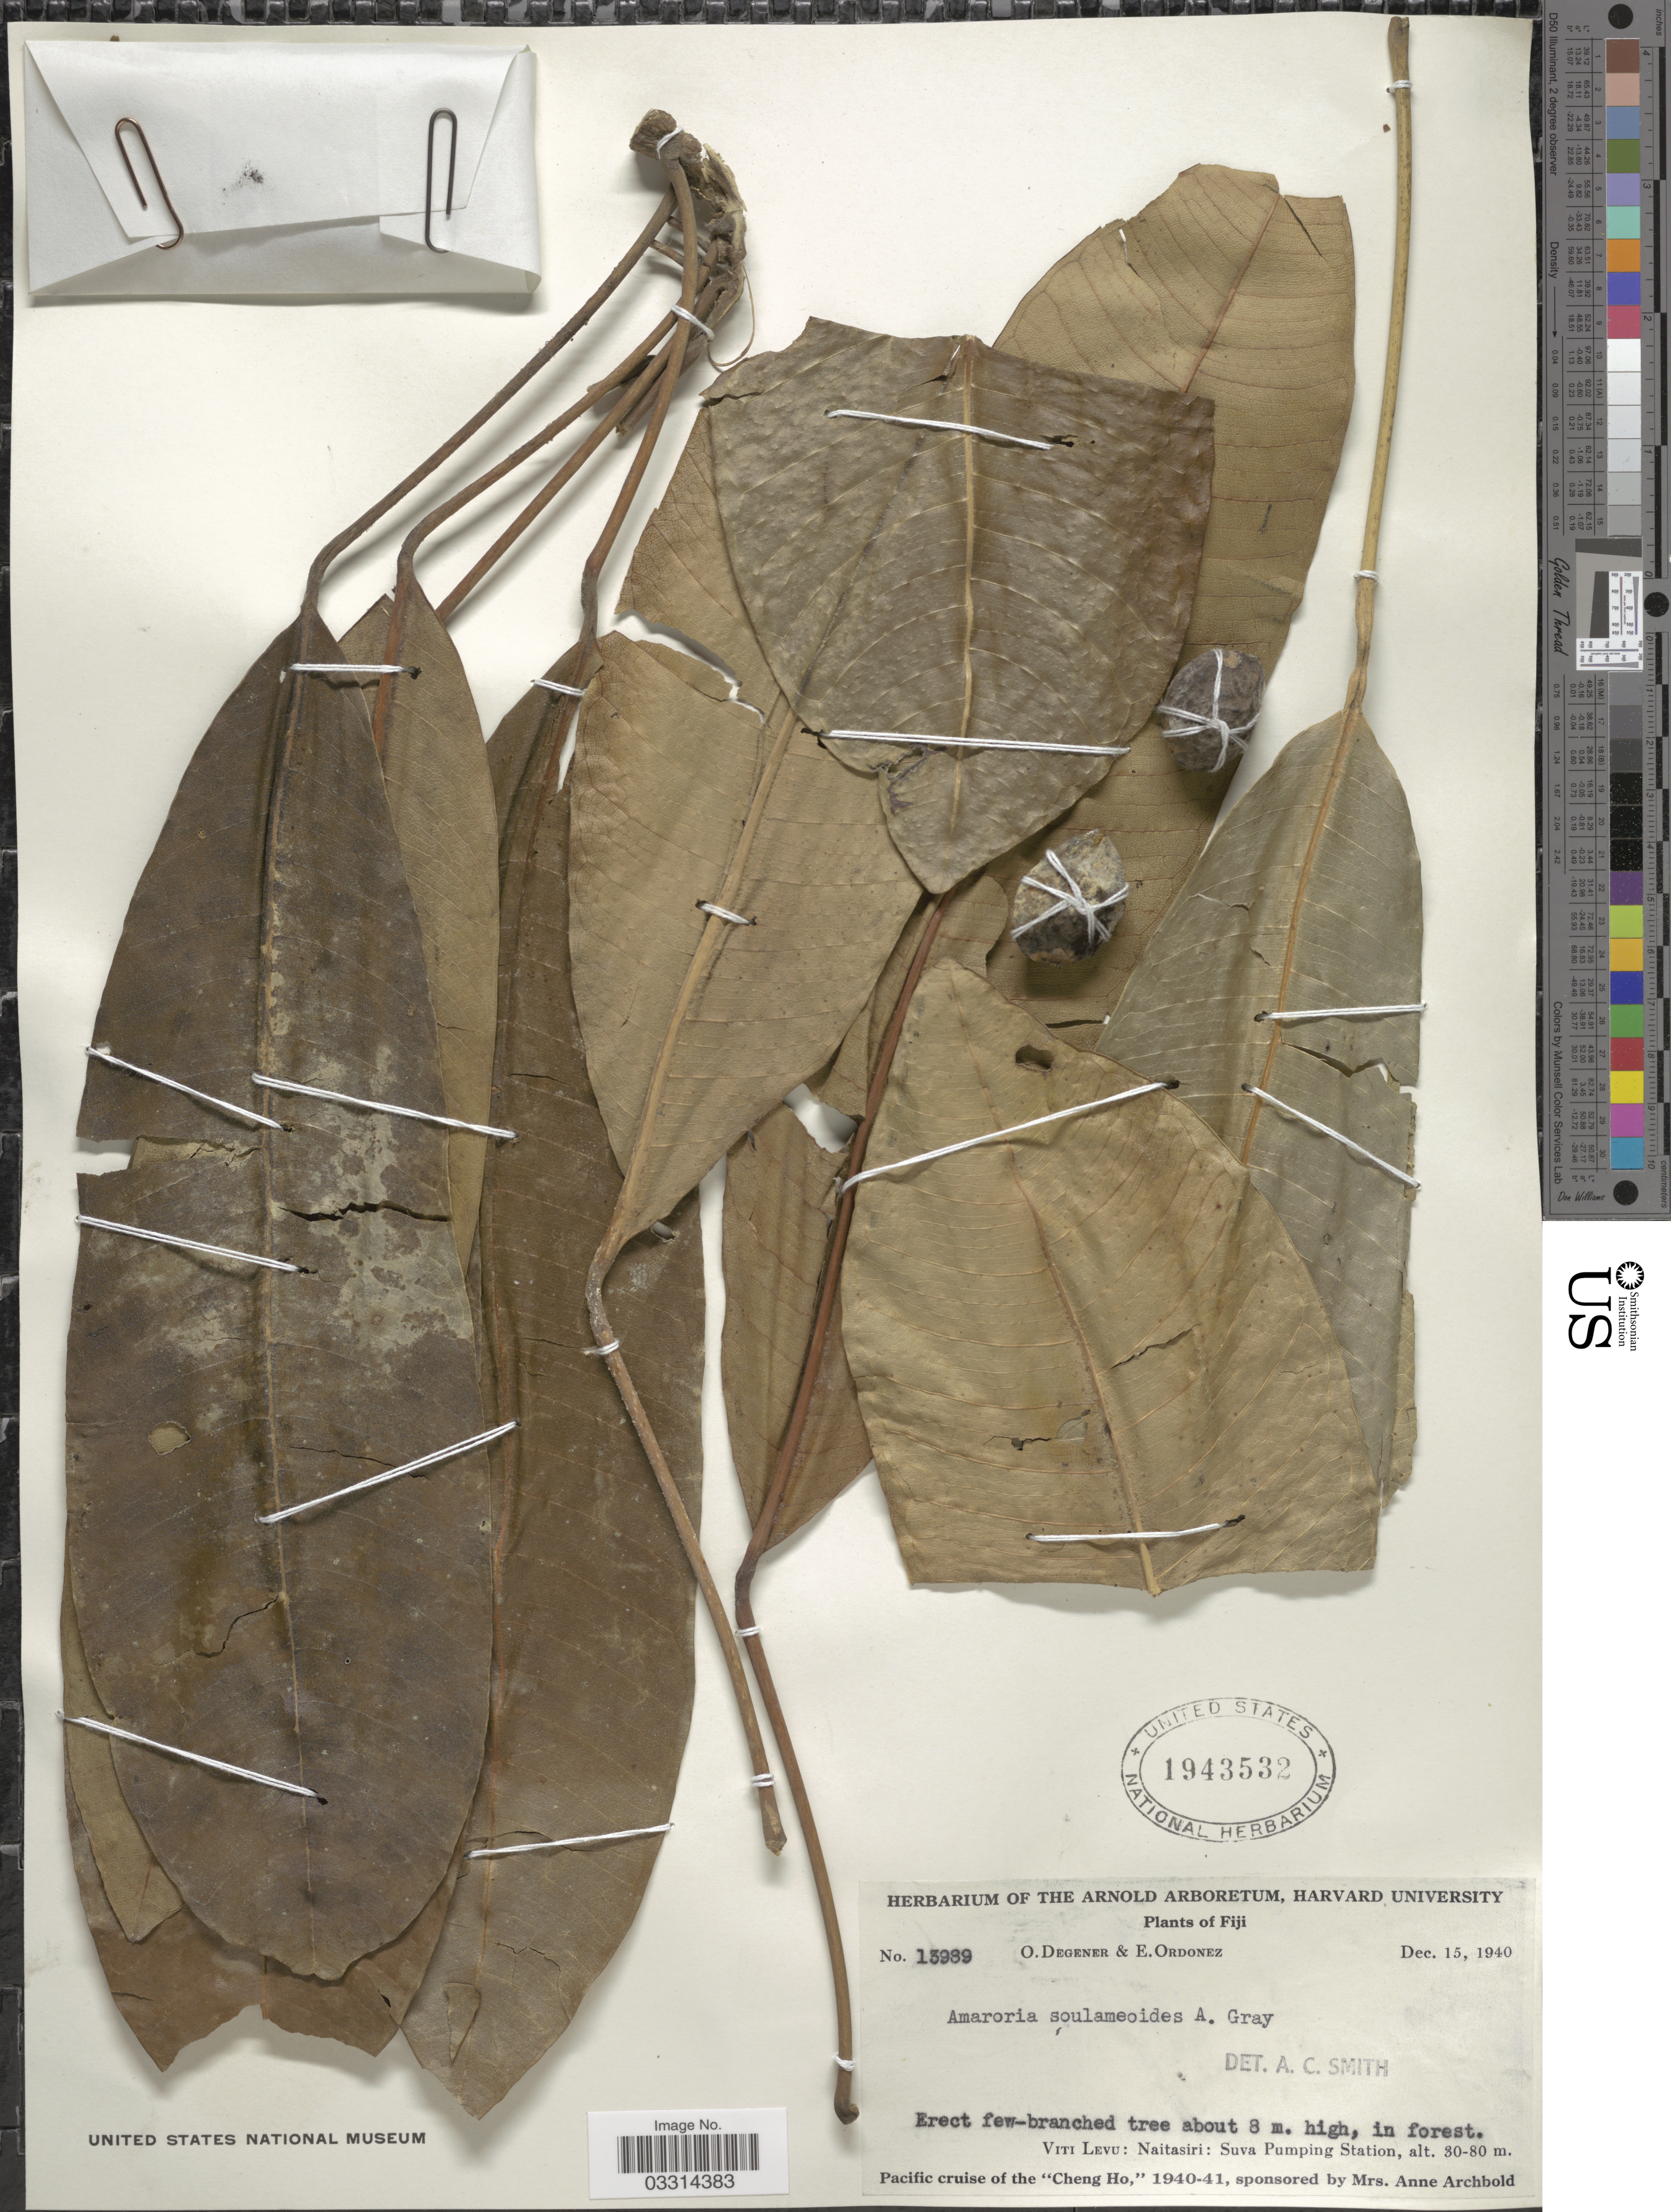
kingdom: Plantae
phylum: Tracheophyta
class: Magnoliopsida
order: Sapindales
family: Simaroubaceae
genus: Soulamea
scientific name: Soulamea soulameoides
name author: (A. Gray) Noot.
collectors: O. Degener & E. Ordonez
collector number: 13989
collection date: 1940-12-15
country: Fiji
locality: Viti Levu: Naitasiri: Suva Pumping Station.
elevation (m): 30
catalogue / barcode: US 1943532